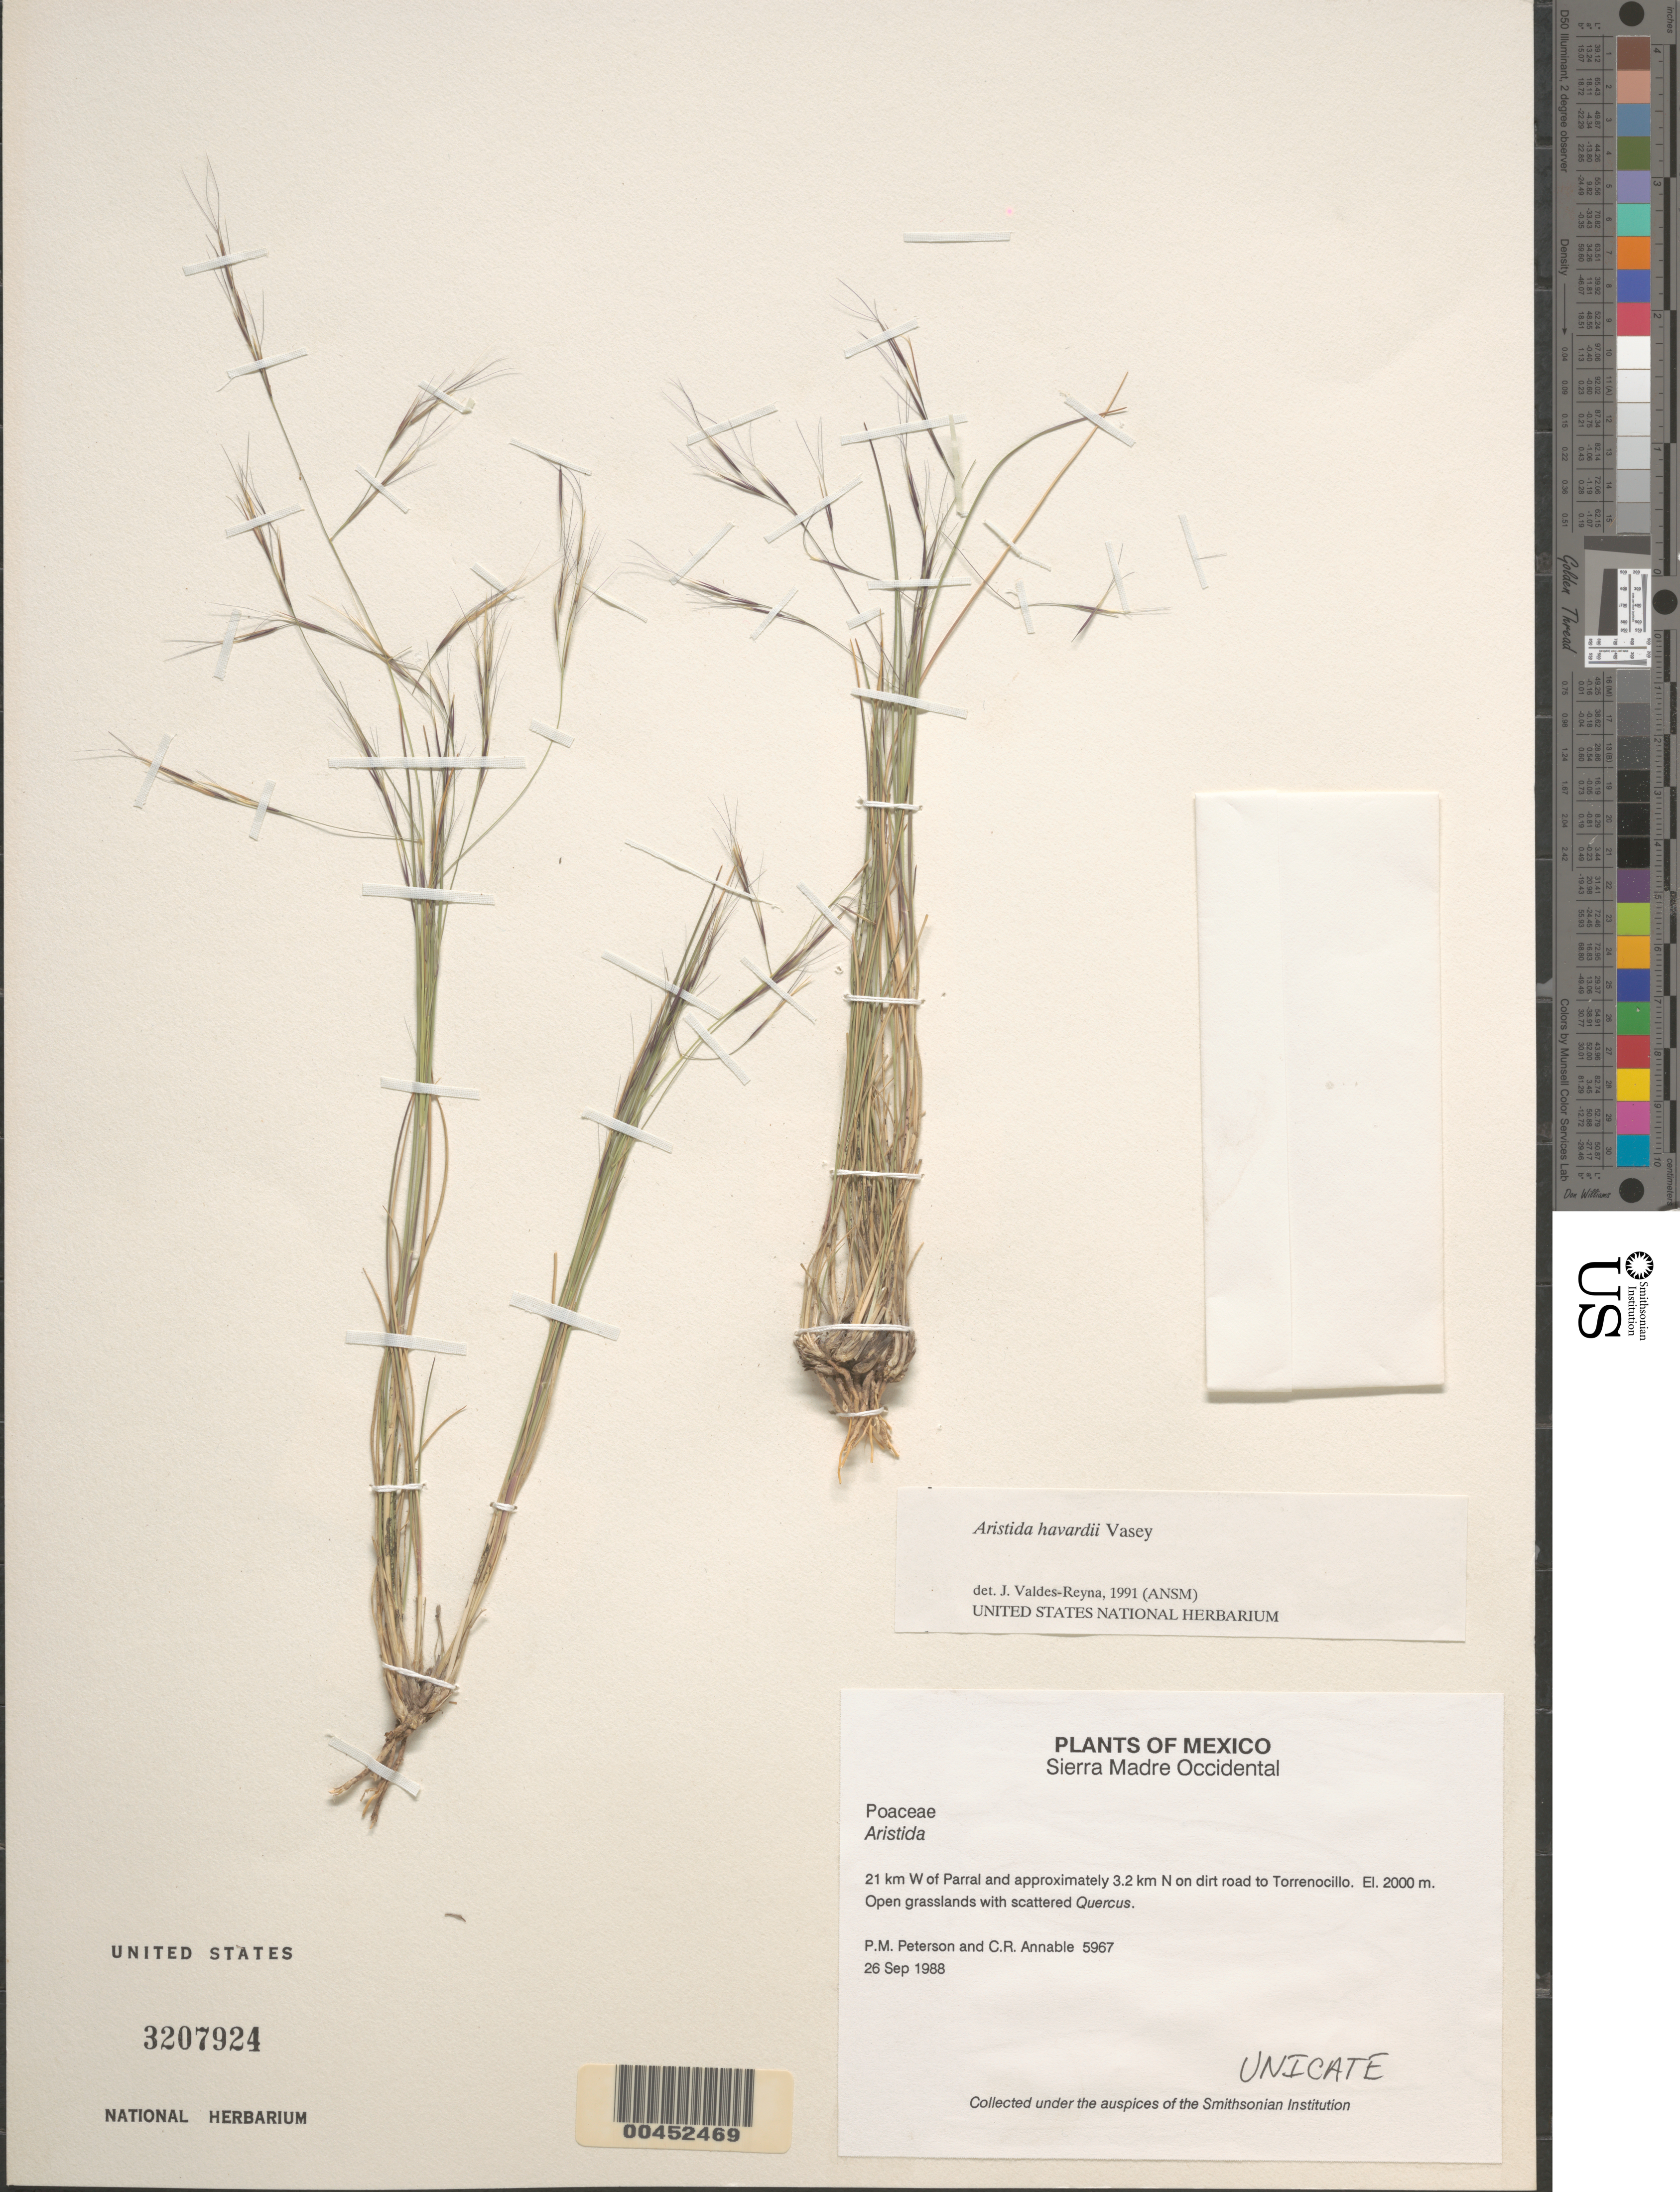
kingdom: Plantae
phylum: Tracheophyta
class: Liliopsida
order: Poales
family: Poaceae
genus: Aristida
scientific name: Aristida havardii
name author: Vasey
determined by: Valdés-Reyna, Jesús, (ANSM), Universidad Autonoma Agraria Antonio Narro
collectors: P. M. Peterson & C. R. Annable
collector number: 05967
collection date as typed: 26 Sep 1988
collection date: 1988-09-26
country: Mexico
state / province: Chihuahua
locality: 21 km W of Parral and approximately 3.2 km N on dirt road to Torrenocillo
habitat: Open grasslands with scattered Quercus.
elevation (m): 2000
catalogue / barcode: US 3207924